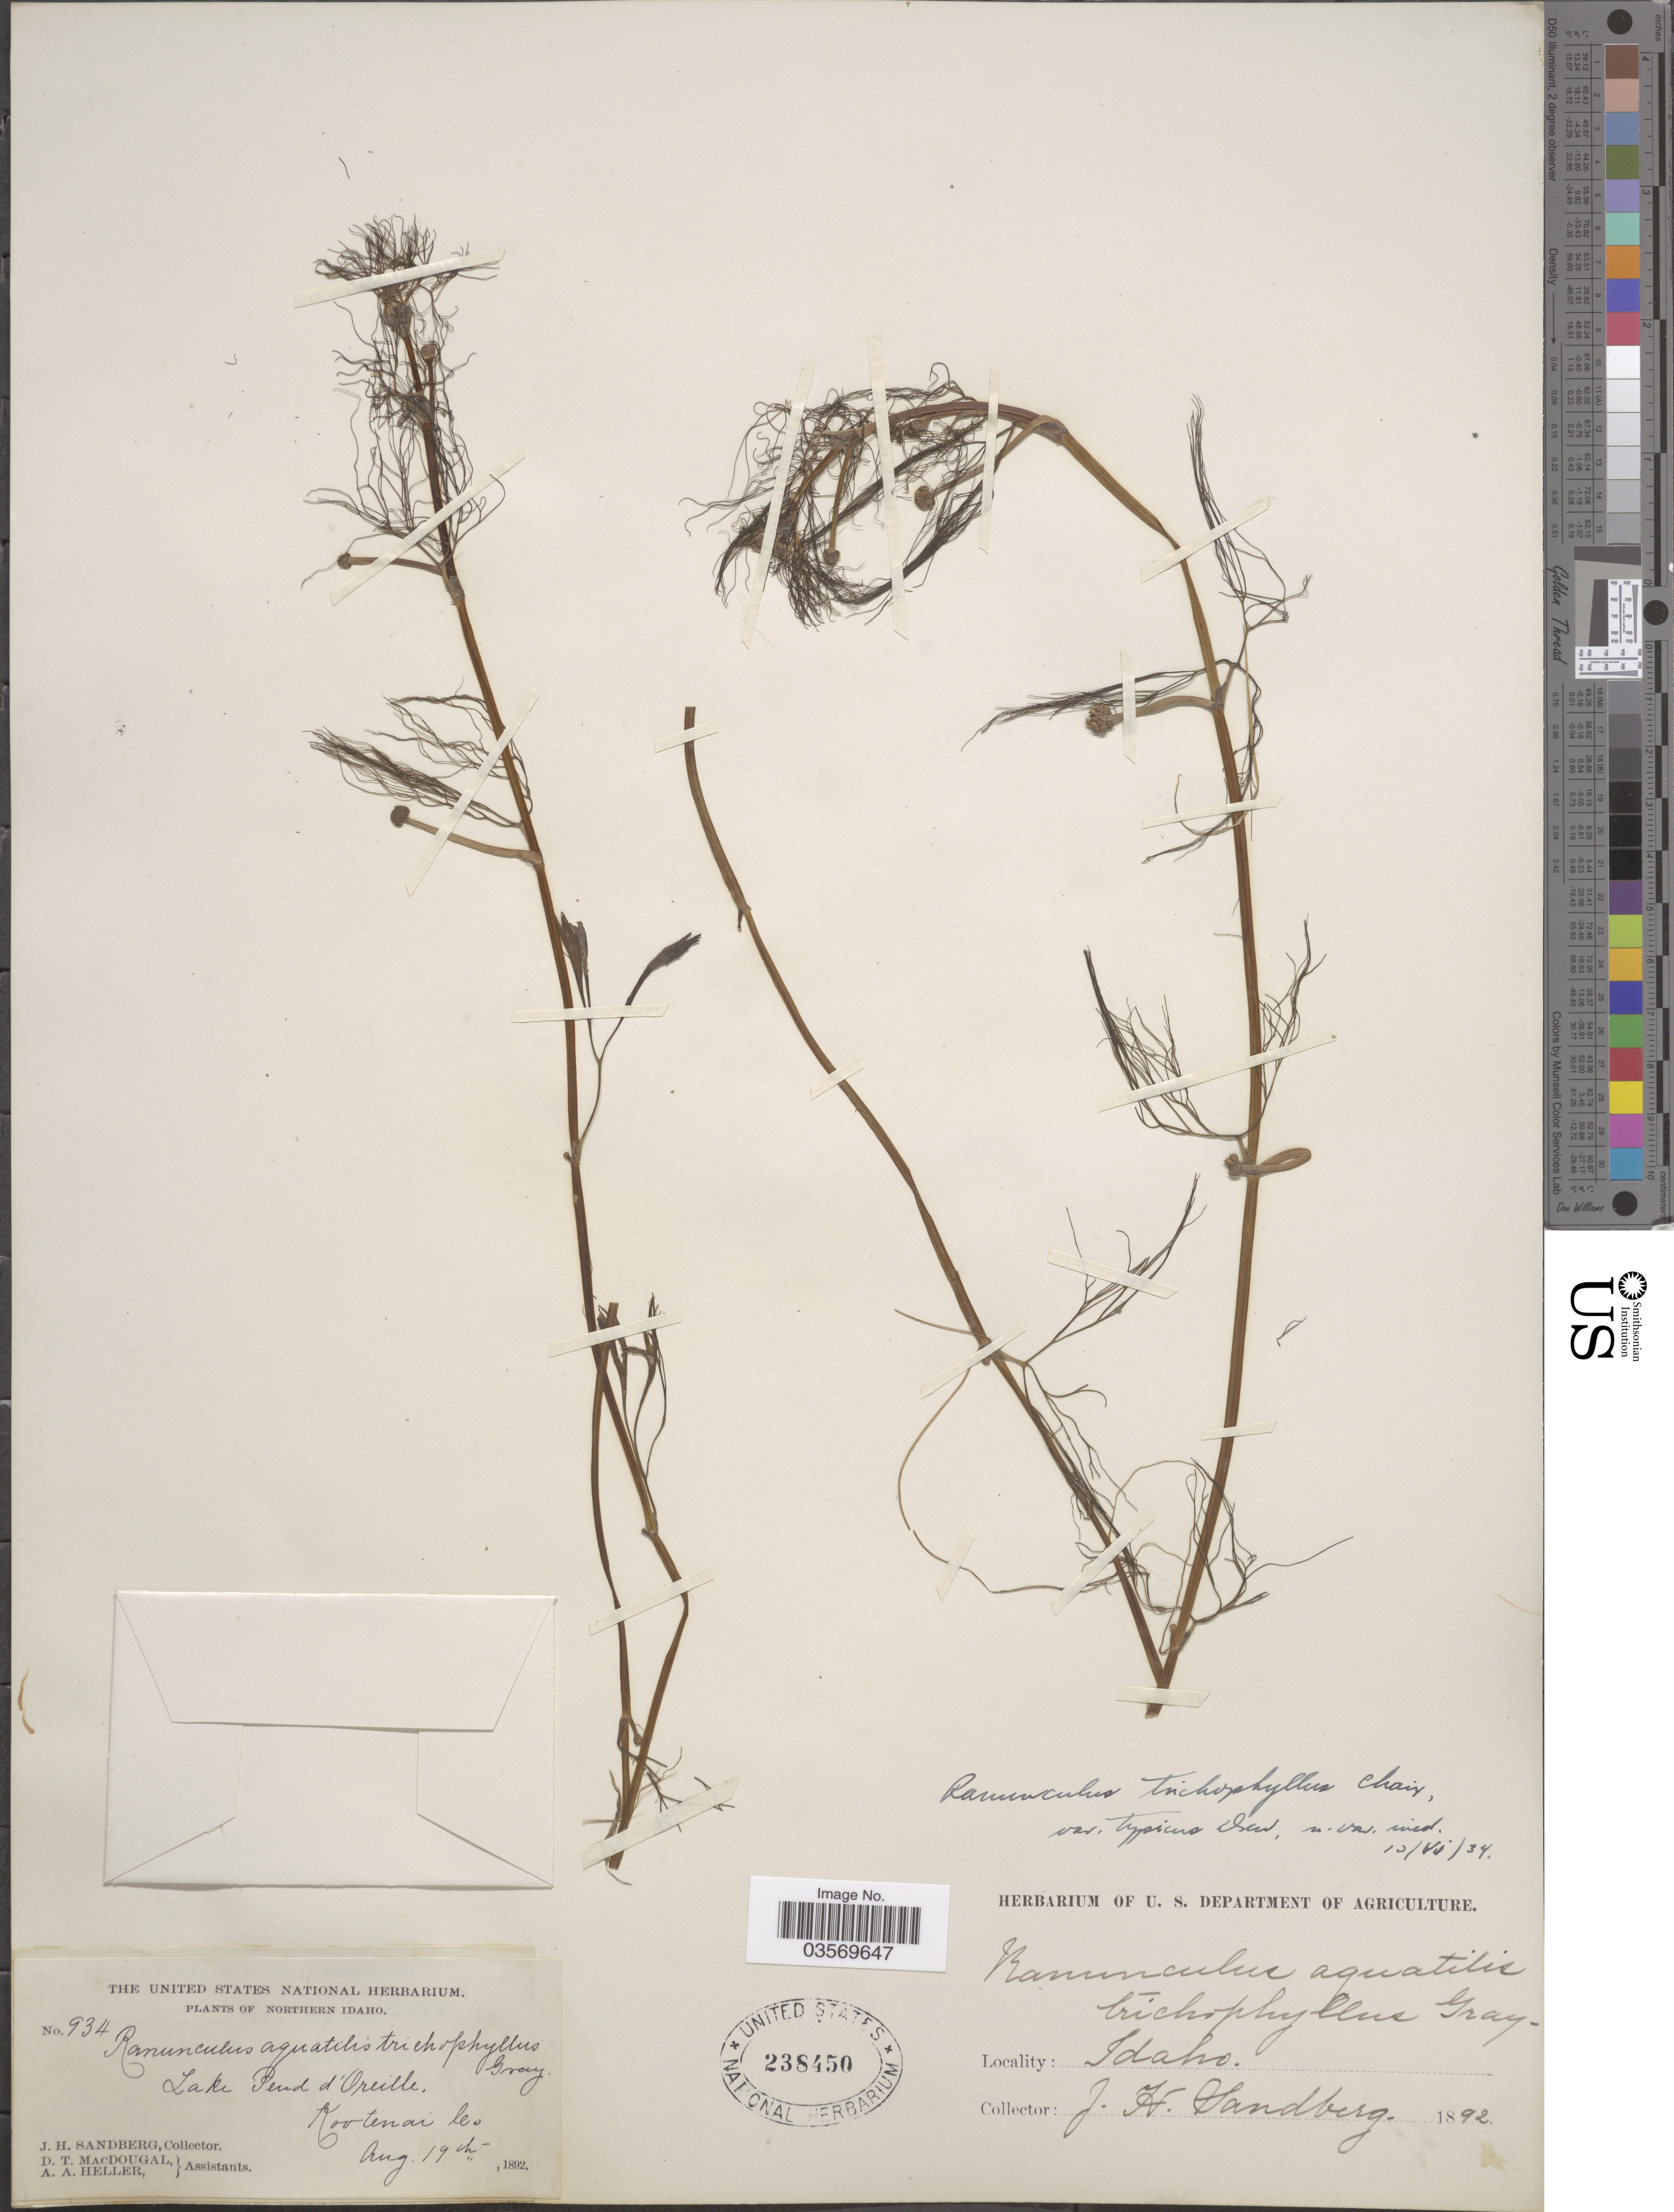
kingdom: Plantae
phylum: Tracheophyta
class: Magnoliopsida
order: Ranunculales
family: Ranunculaceae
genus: Ranunculus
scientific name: Ranunculus trichophyllus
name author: Chaix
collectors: J. H. Sandberg, D. T. MacDougal & A. A. Heller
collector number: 934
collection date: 1892-08-19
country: United States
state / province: Idaho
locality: Northern Idaho. Lake Pend d'Oreille. Kootenai Co.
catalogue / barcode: US 238450